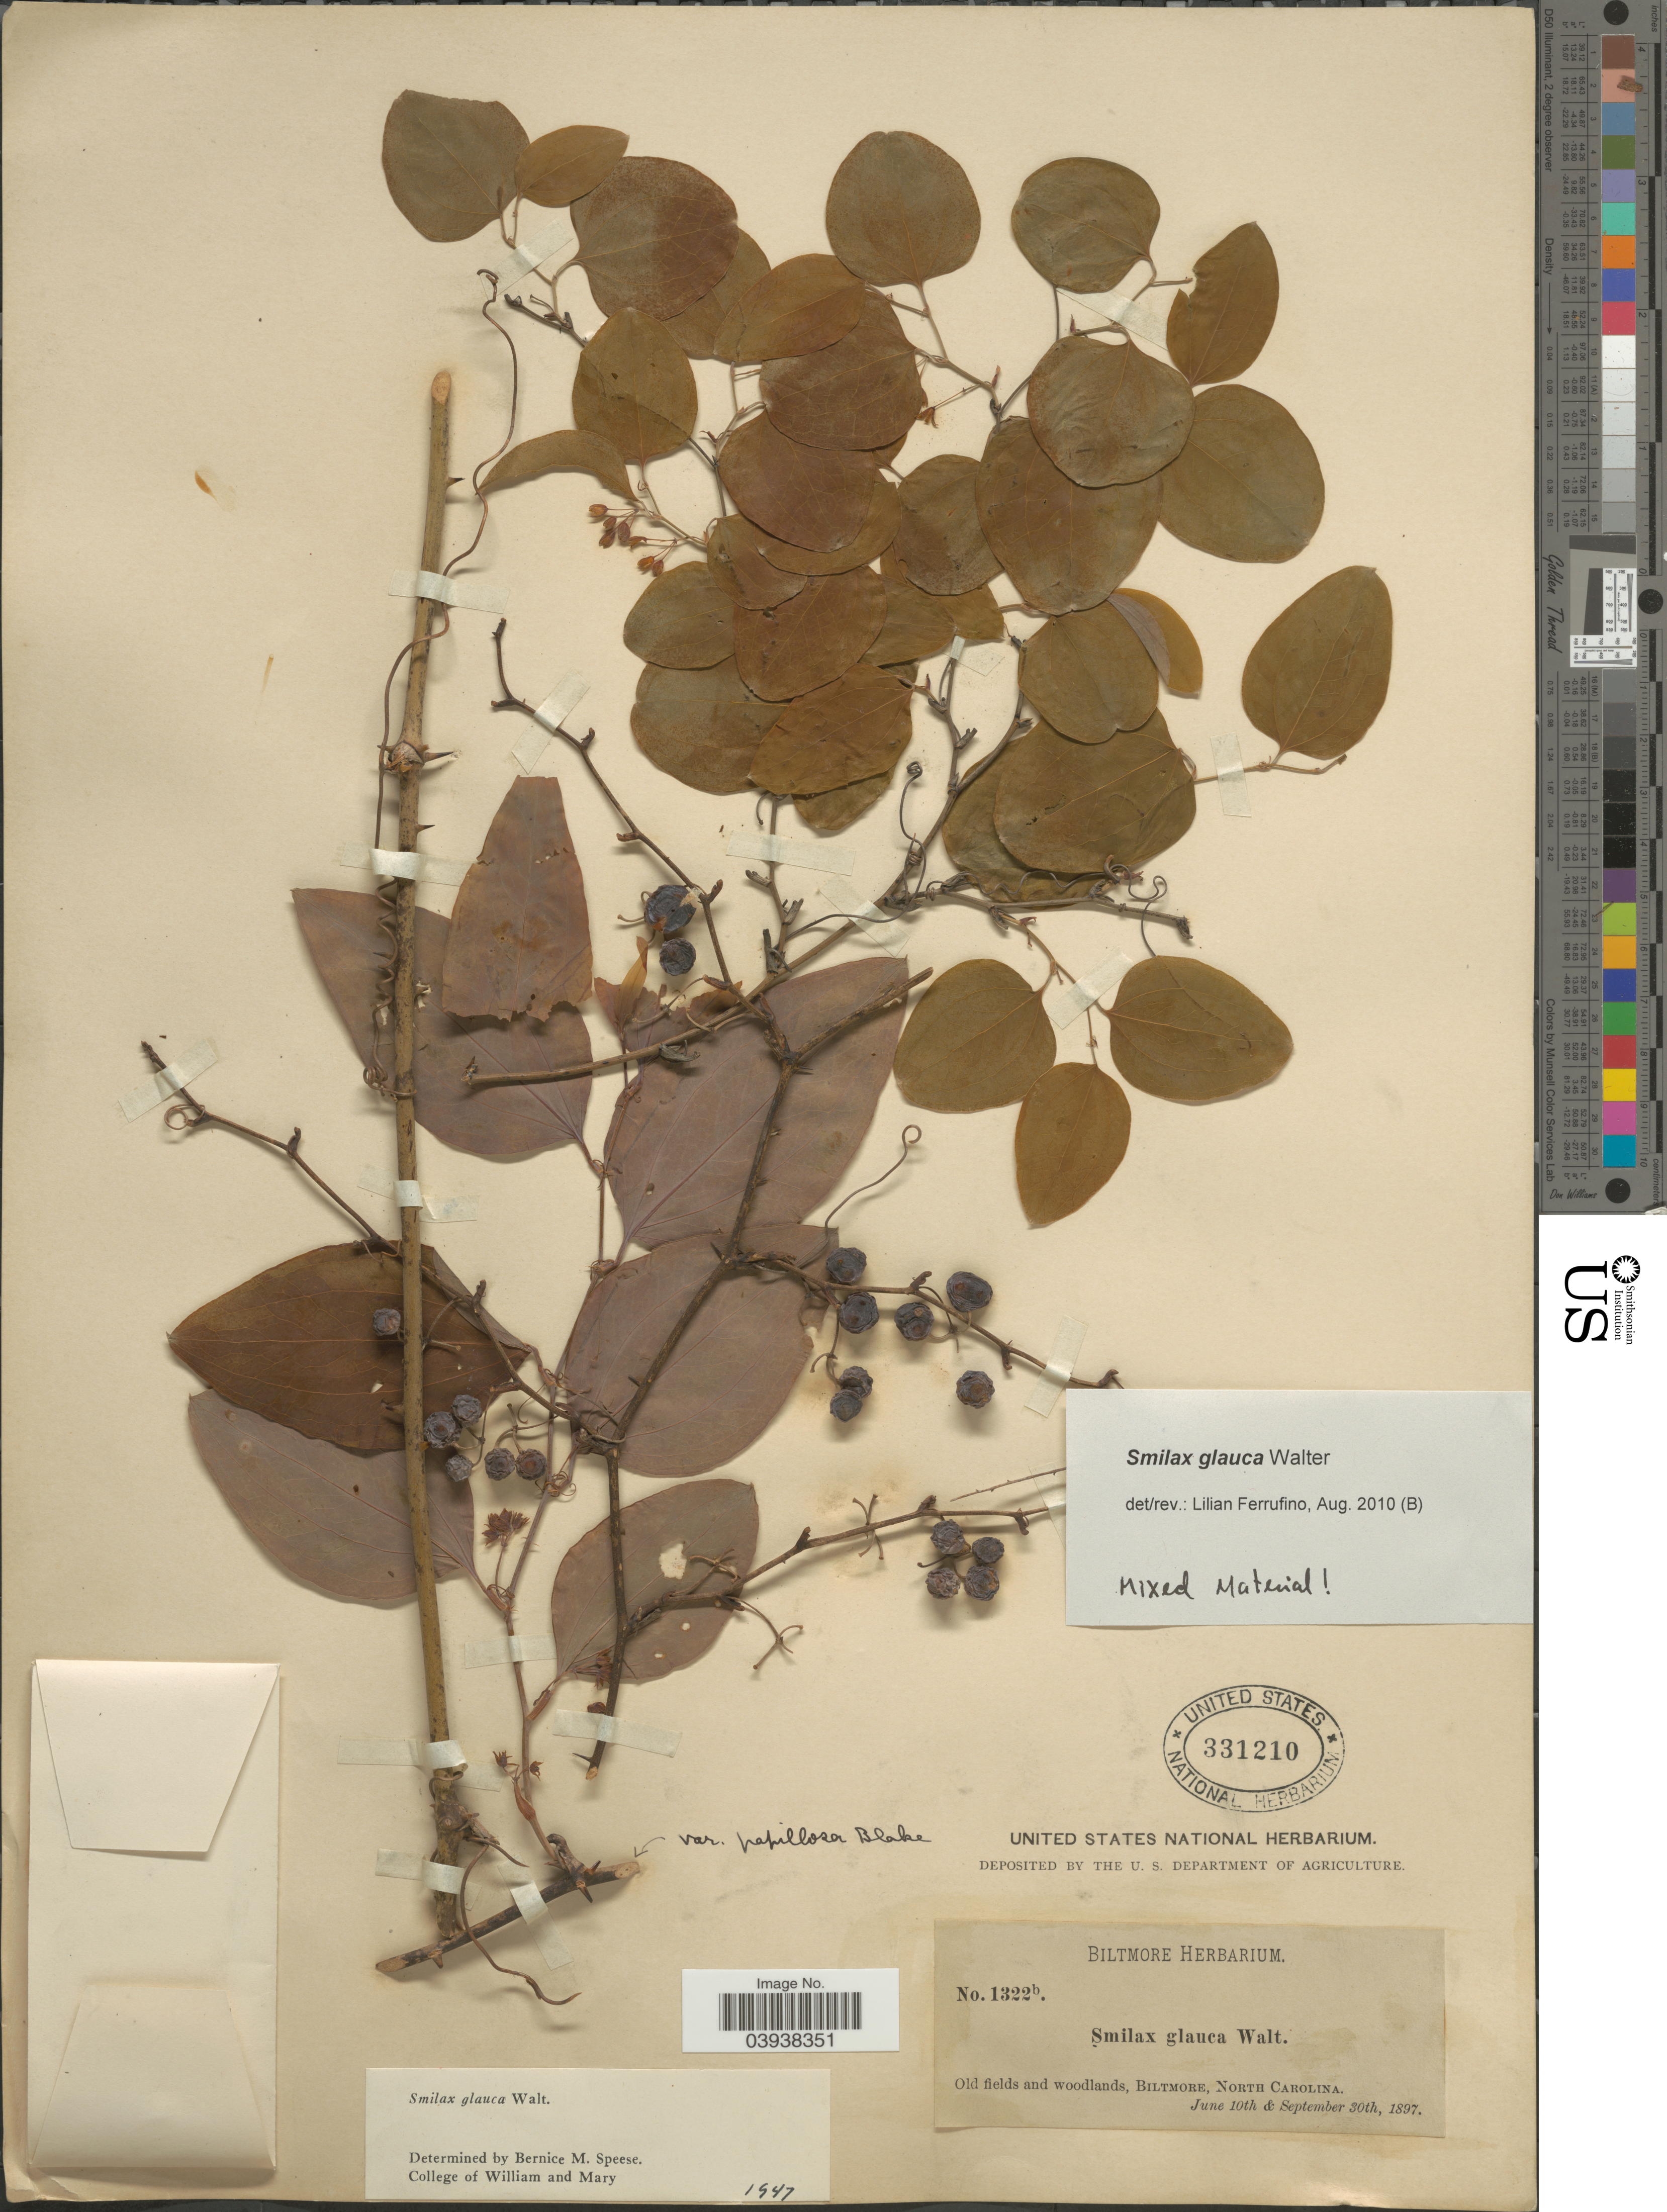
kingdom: Plantae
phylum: Tracheophyta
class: Liliopsida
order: Liliales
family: Smilacaceae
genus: Smilax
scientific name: Smilax glauca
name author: Walter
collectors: ex herb. Biltmore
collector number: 1322b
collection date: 1897-06-10/1897-09-30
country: United States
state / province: North Carolina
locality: Old fields and woodlands, Biltmore.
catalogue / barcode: US 331210